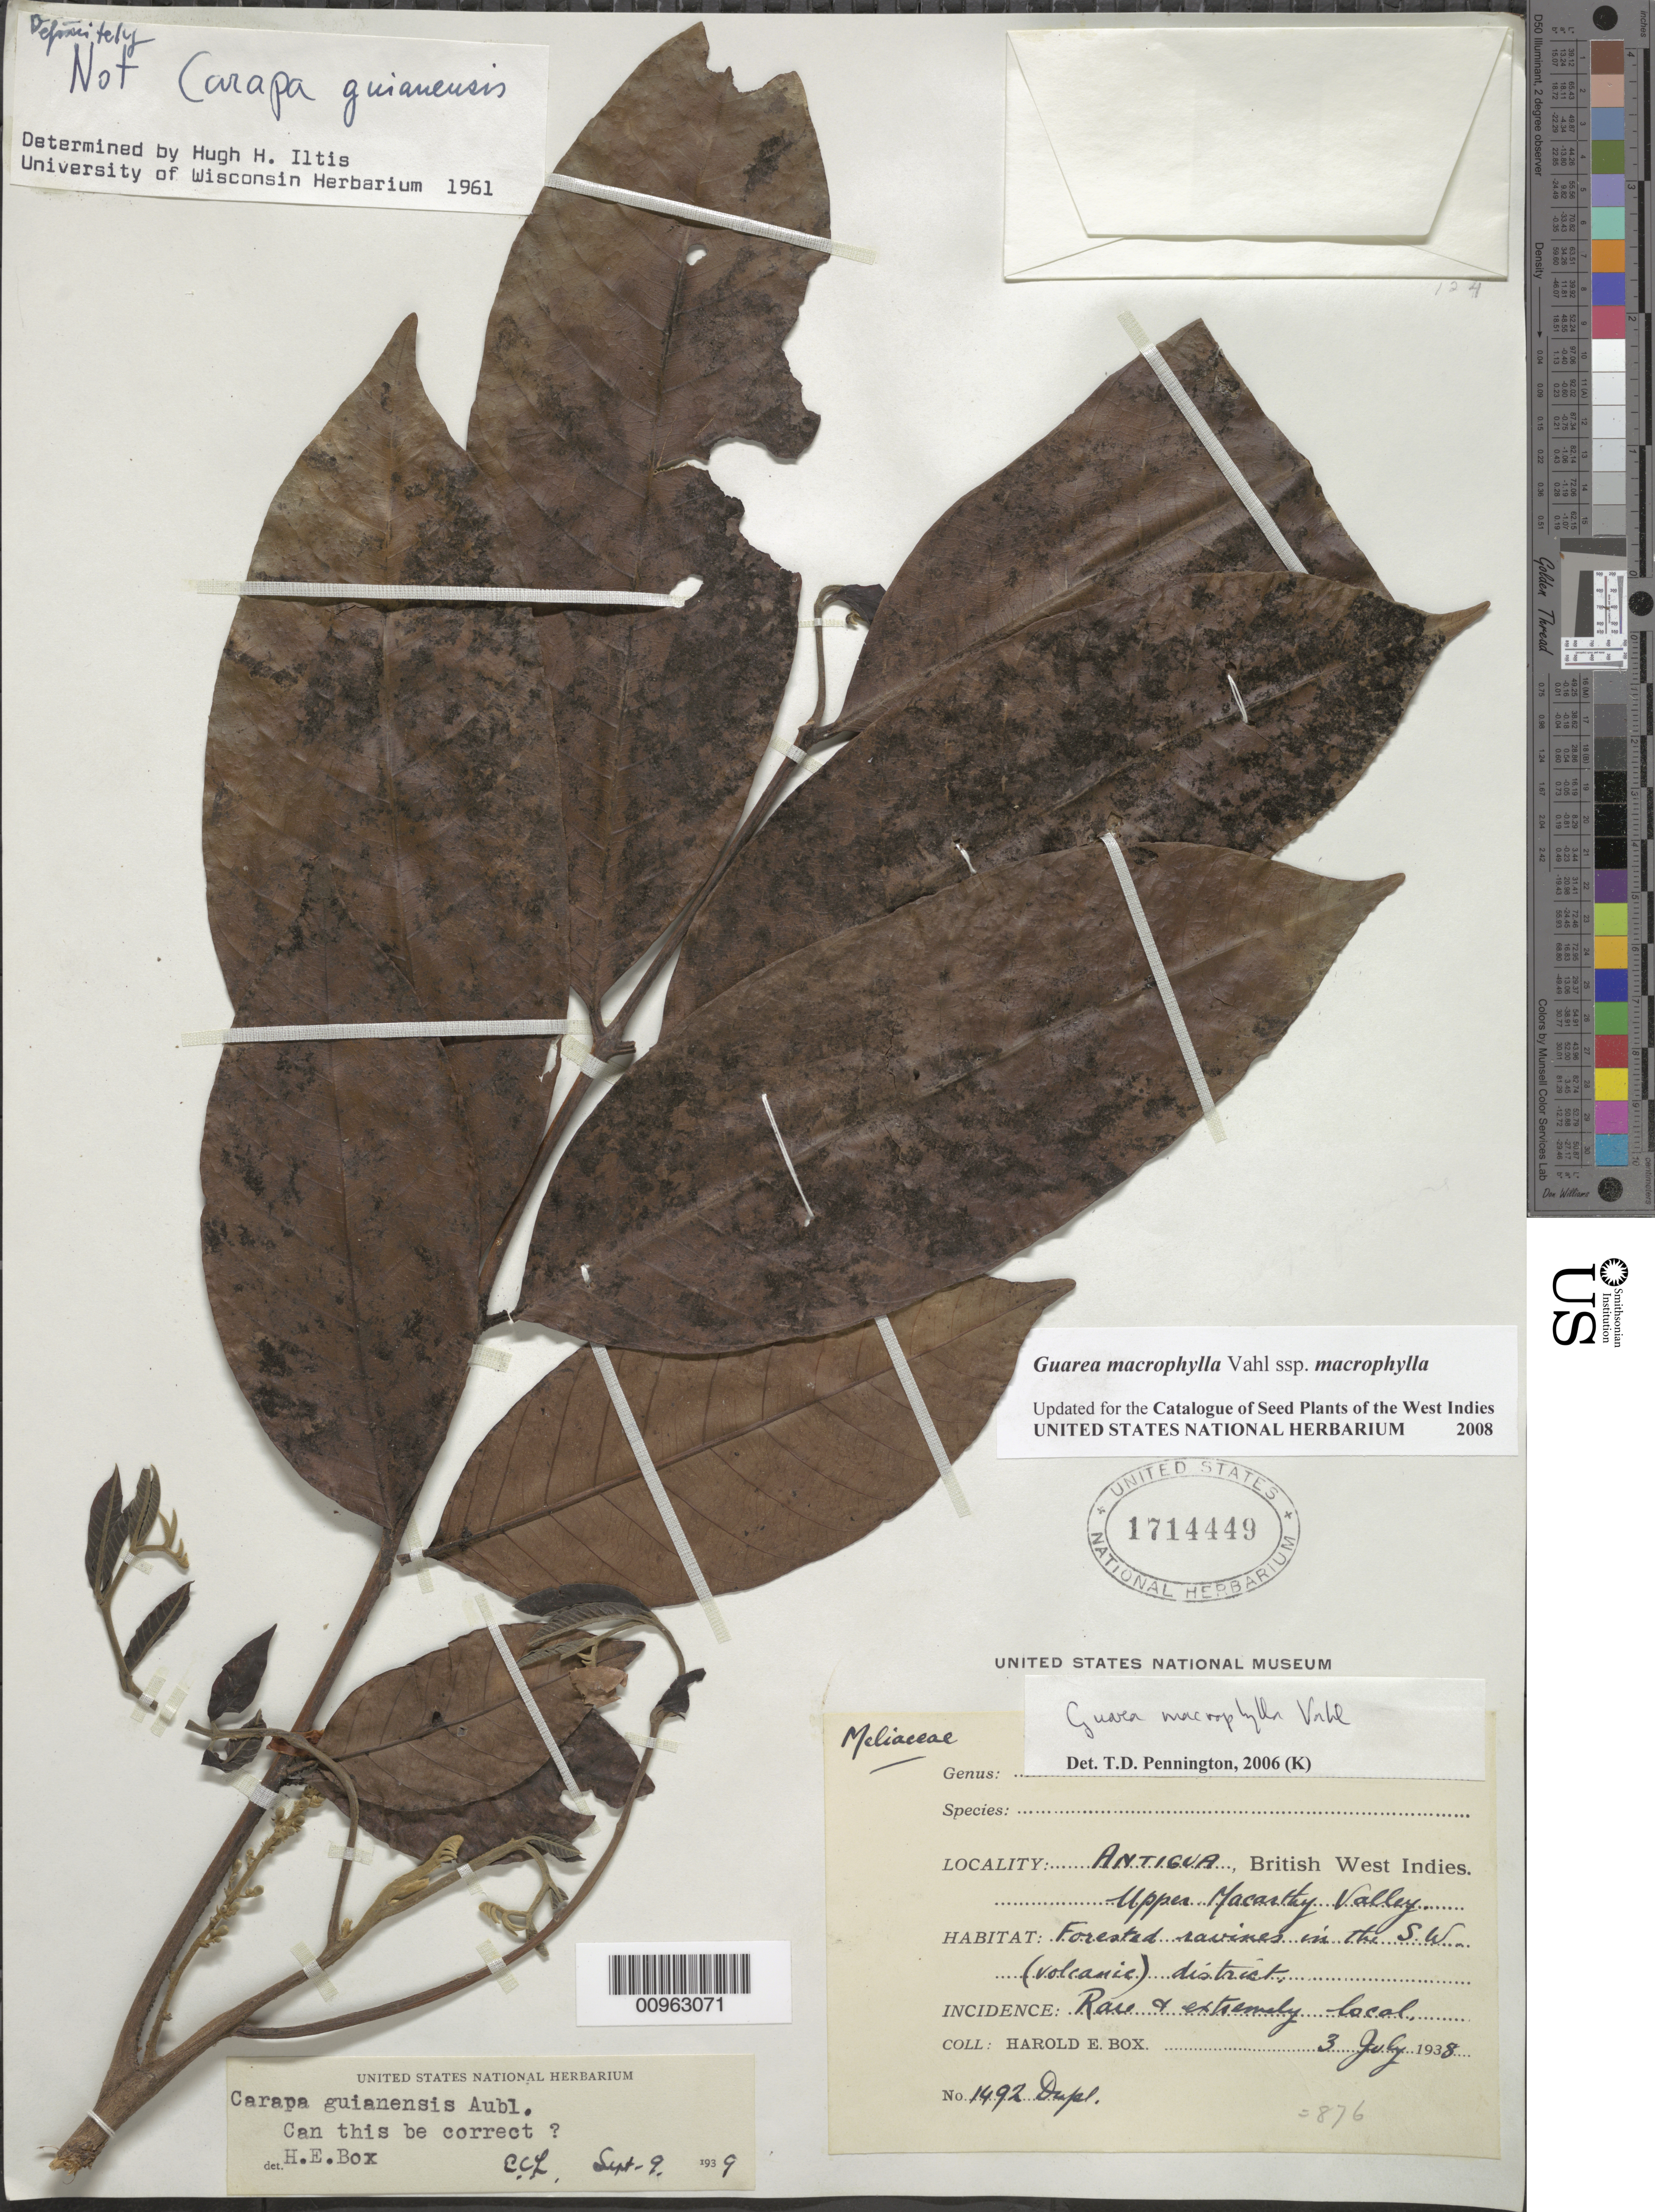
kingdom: Plantae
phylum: Tracheophyta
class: Magnoliopsida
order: Sapindales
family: Meliaceae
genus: Guarea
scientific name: Guarea macrophylla subsp. macrophylla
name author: Vahl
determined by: Pennington, T. D., (K)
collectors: H. E. Box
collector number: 1492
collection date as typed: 03 Jul 1938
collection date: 1938-07-03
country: Antigua and Barbuda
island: Antigua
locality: Upper Macarthy Valley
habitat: Forested ravines in the SW (Volcanic) districts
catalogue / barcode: US 1714449